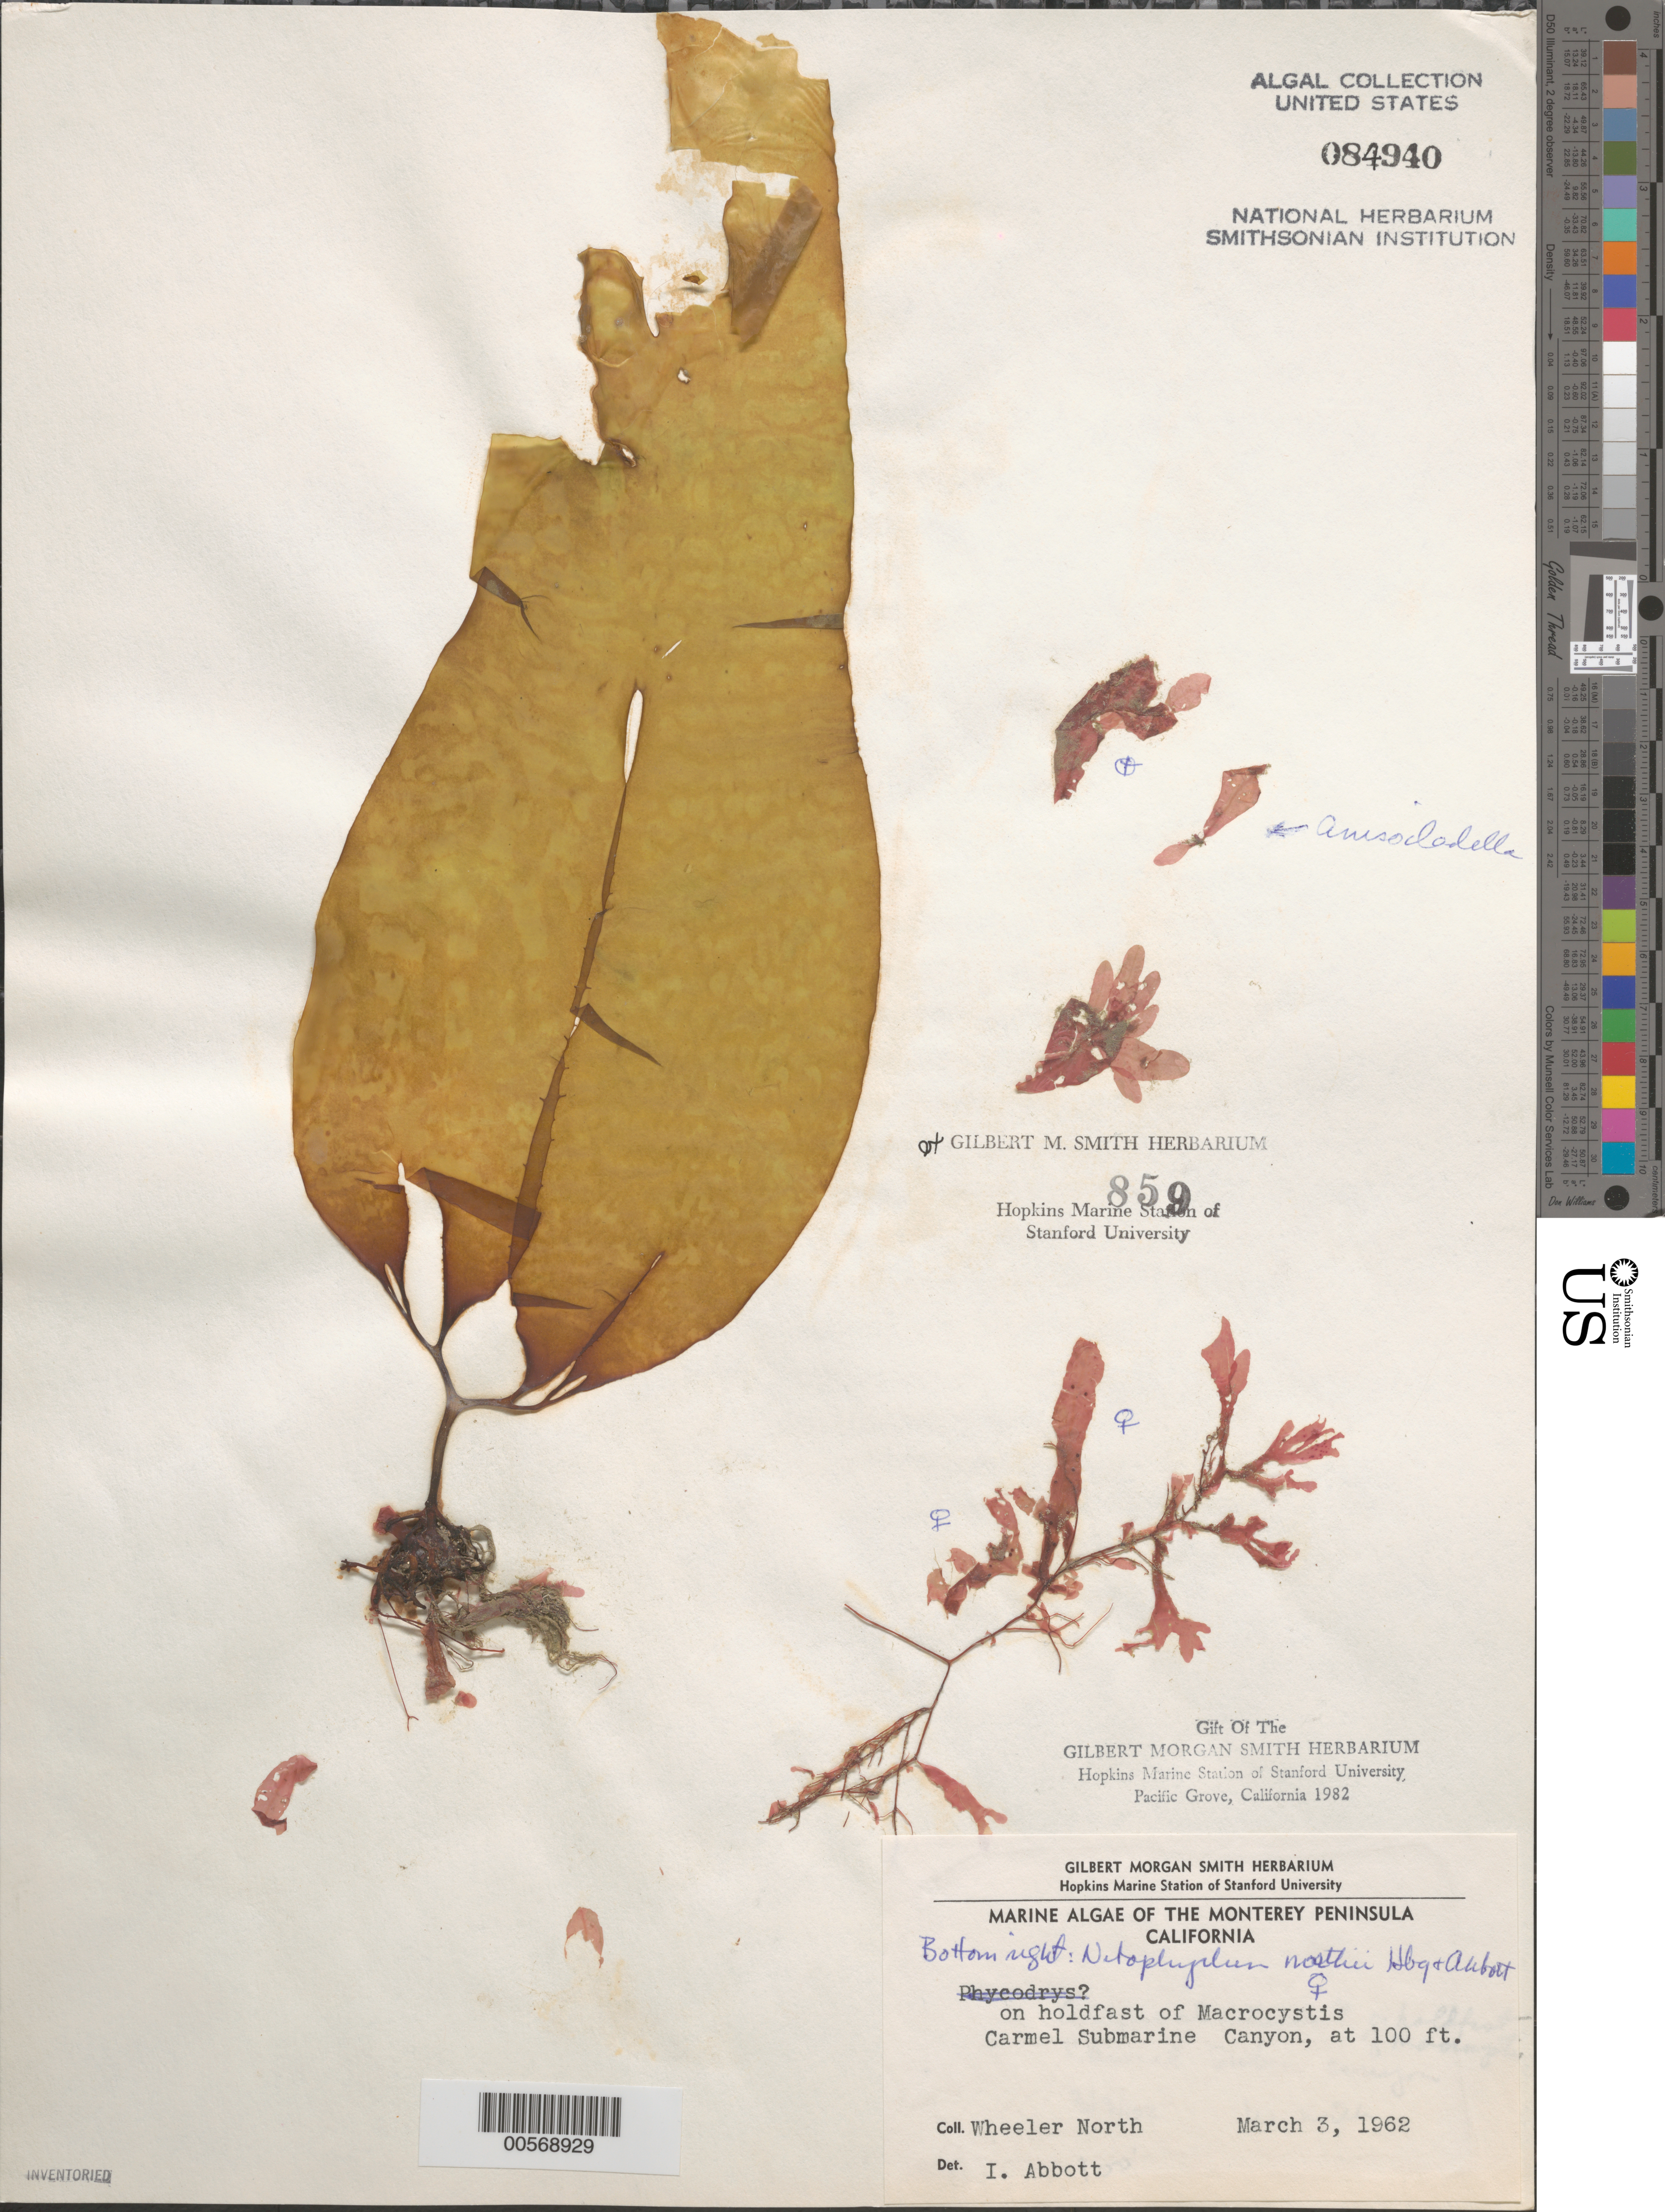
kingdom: Plantae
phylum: Rhodophyta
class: Florideophyceae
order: Ceramiales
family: Delesseriaceae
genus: Nitophyllum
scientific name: Nitophyllum northii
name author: Hollenb. & I.A. Abbott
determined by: Abbott, Isabella A.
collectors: W. North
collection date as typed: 03 Mar 1962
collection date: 1962-03-03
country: United States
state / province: California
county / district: Monterey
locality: Carmel Submarine Canyon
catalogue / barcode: US 84940